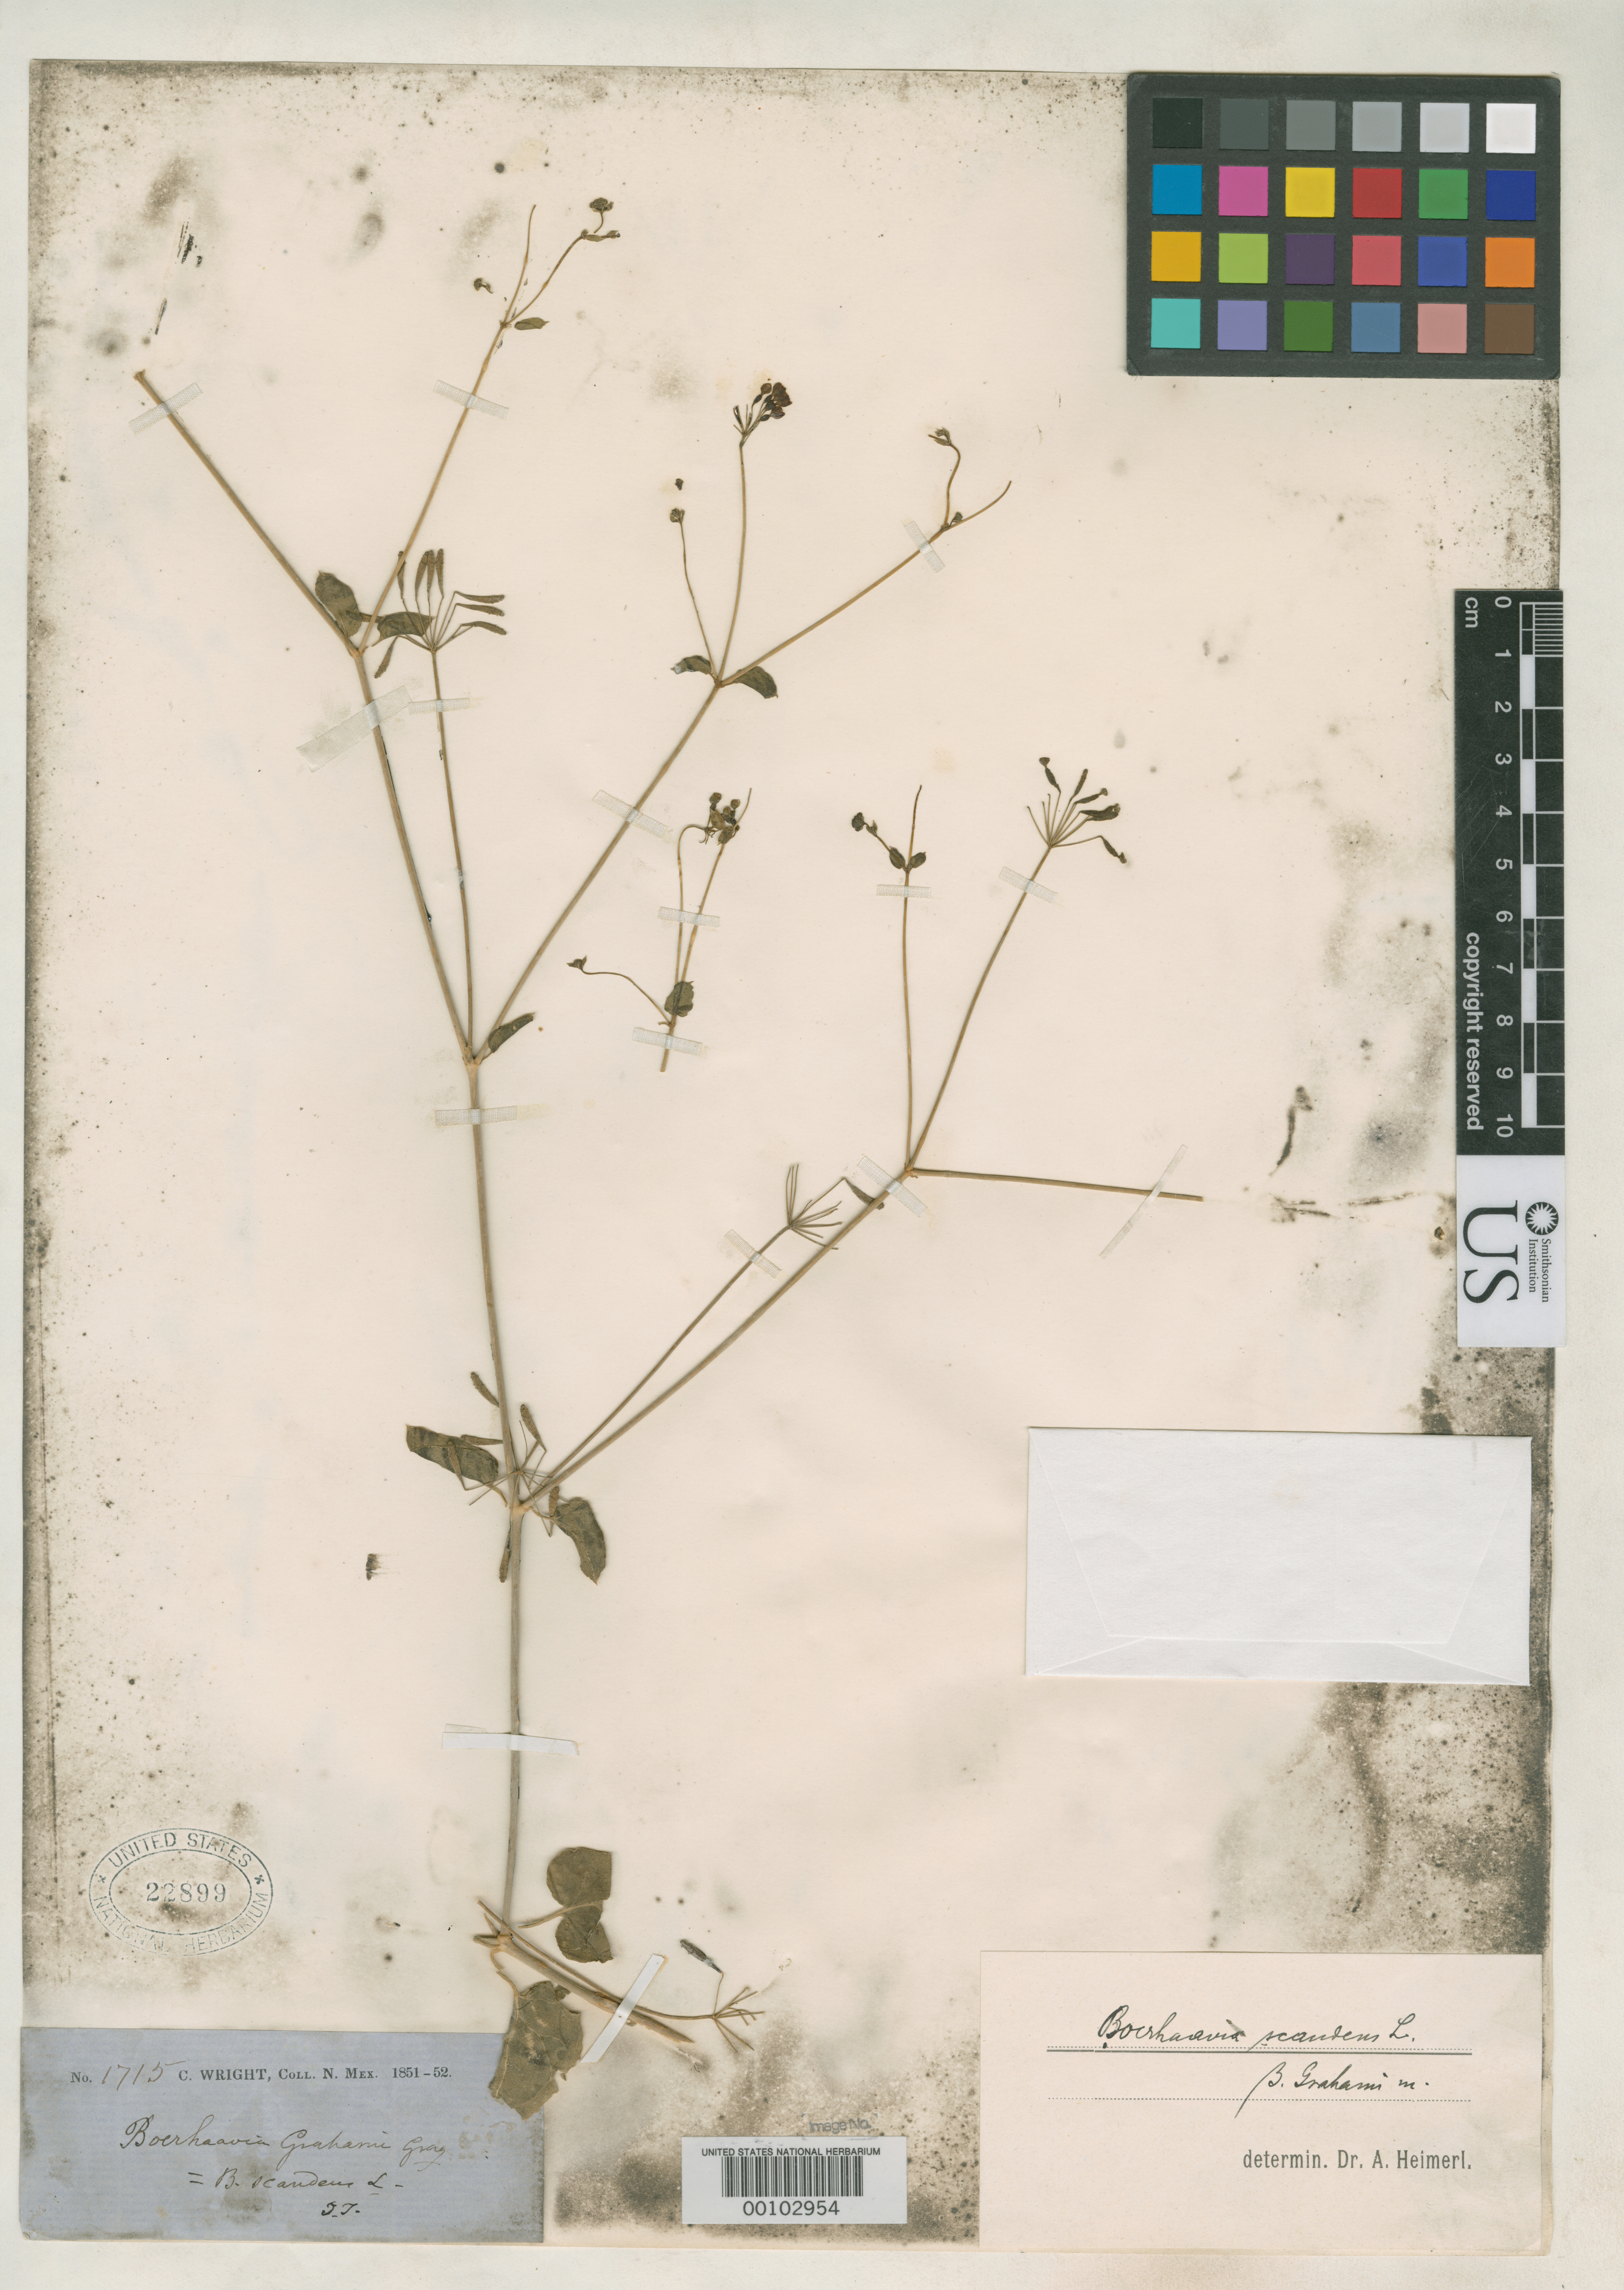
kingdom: Plantae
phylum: Tracheophyta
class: Magnoliopsida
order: Caryophyllales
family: Nyctaginaceae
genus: Boerhavia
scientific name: Boerhavia grahami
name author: A. Gray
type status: Isotype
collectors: C. Wright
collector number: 1715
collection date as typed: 1851 to -- --- 1852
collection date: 1851/1852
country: Mexico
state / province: Sonora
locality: Sonoita.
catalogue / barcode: US 22899